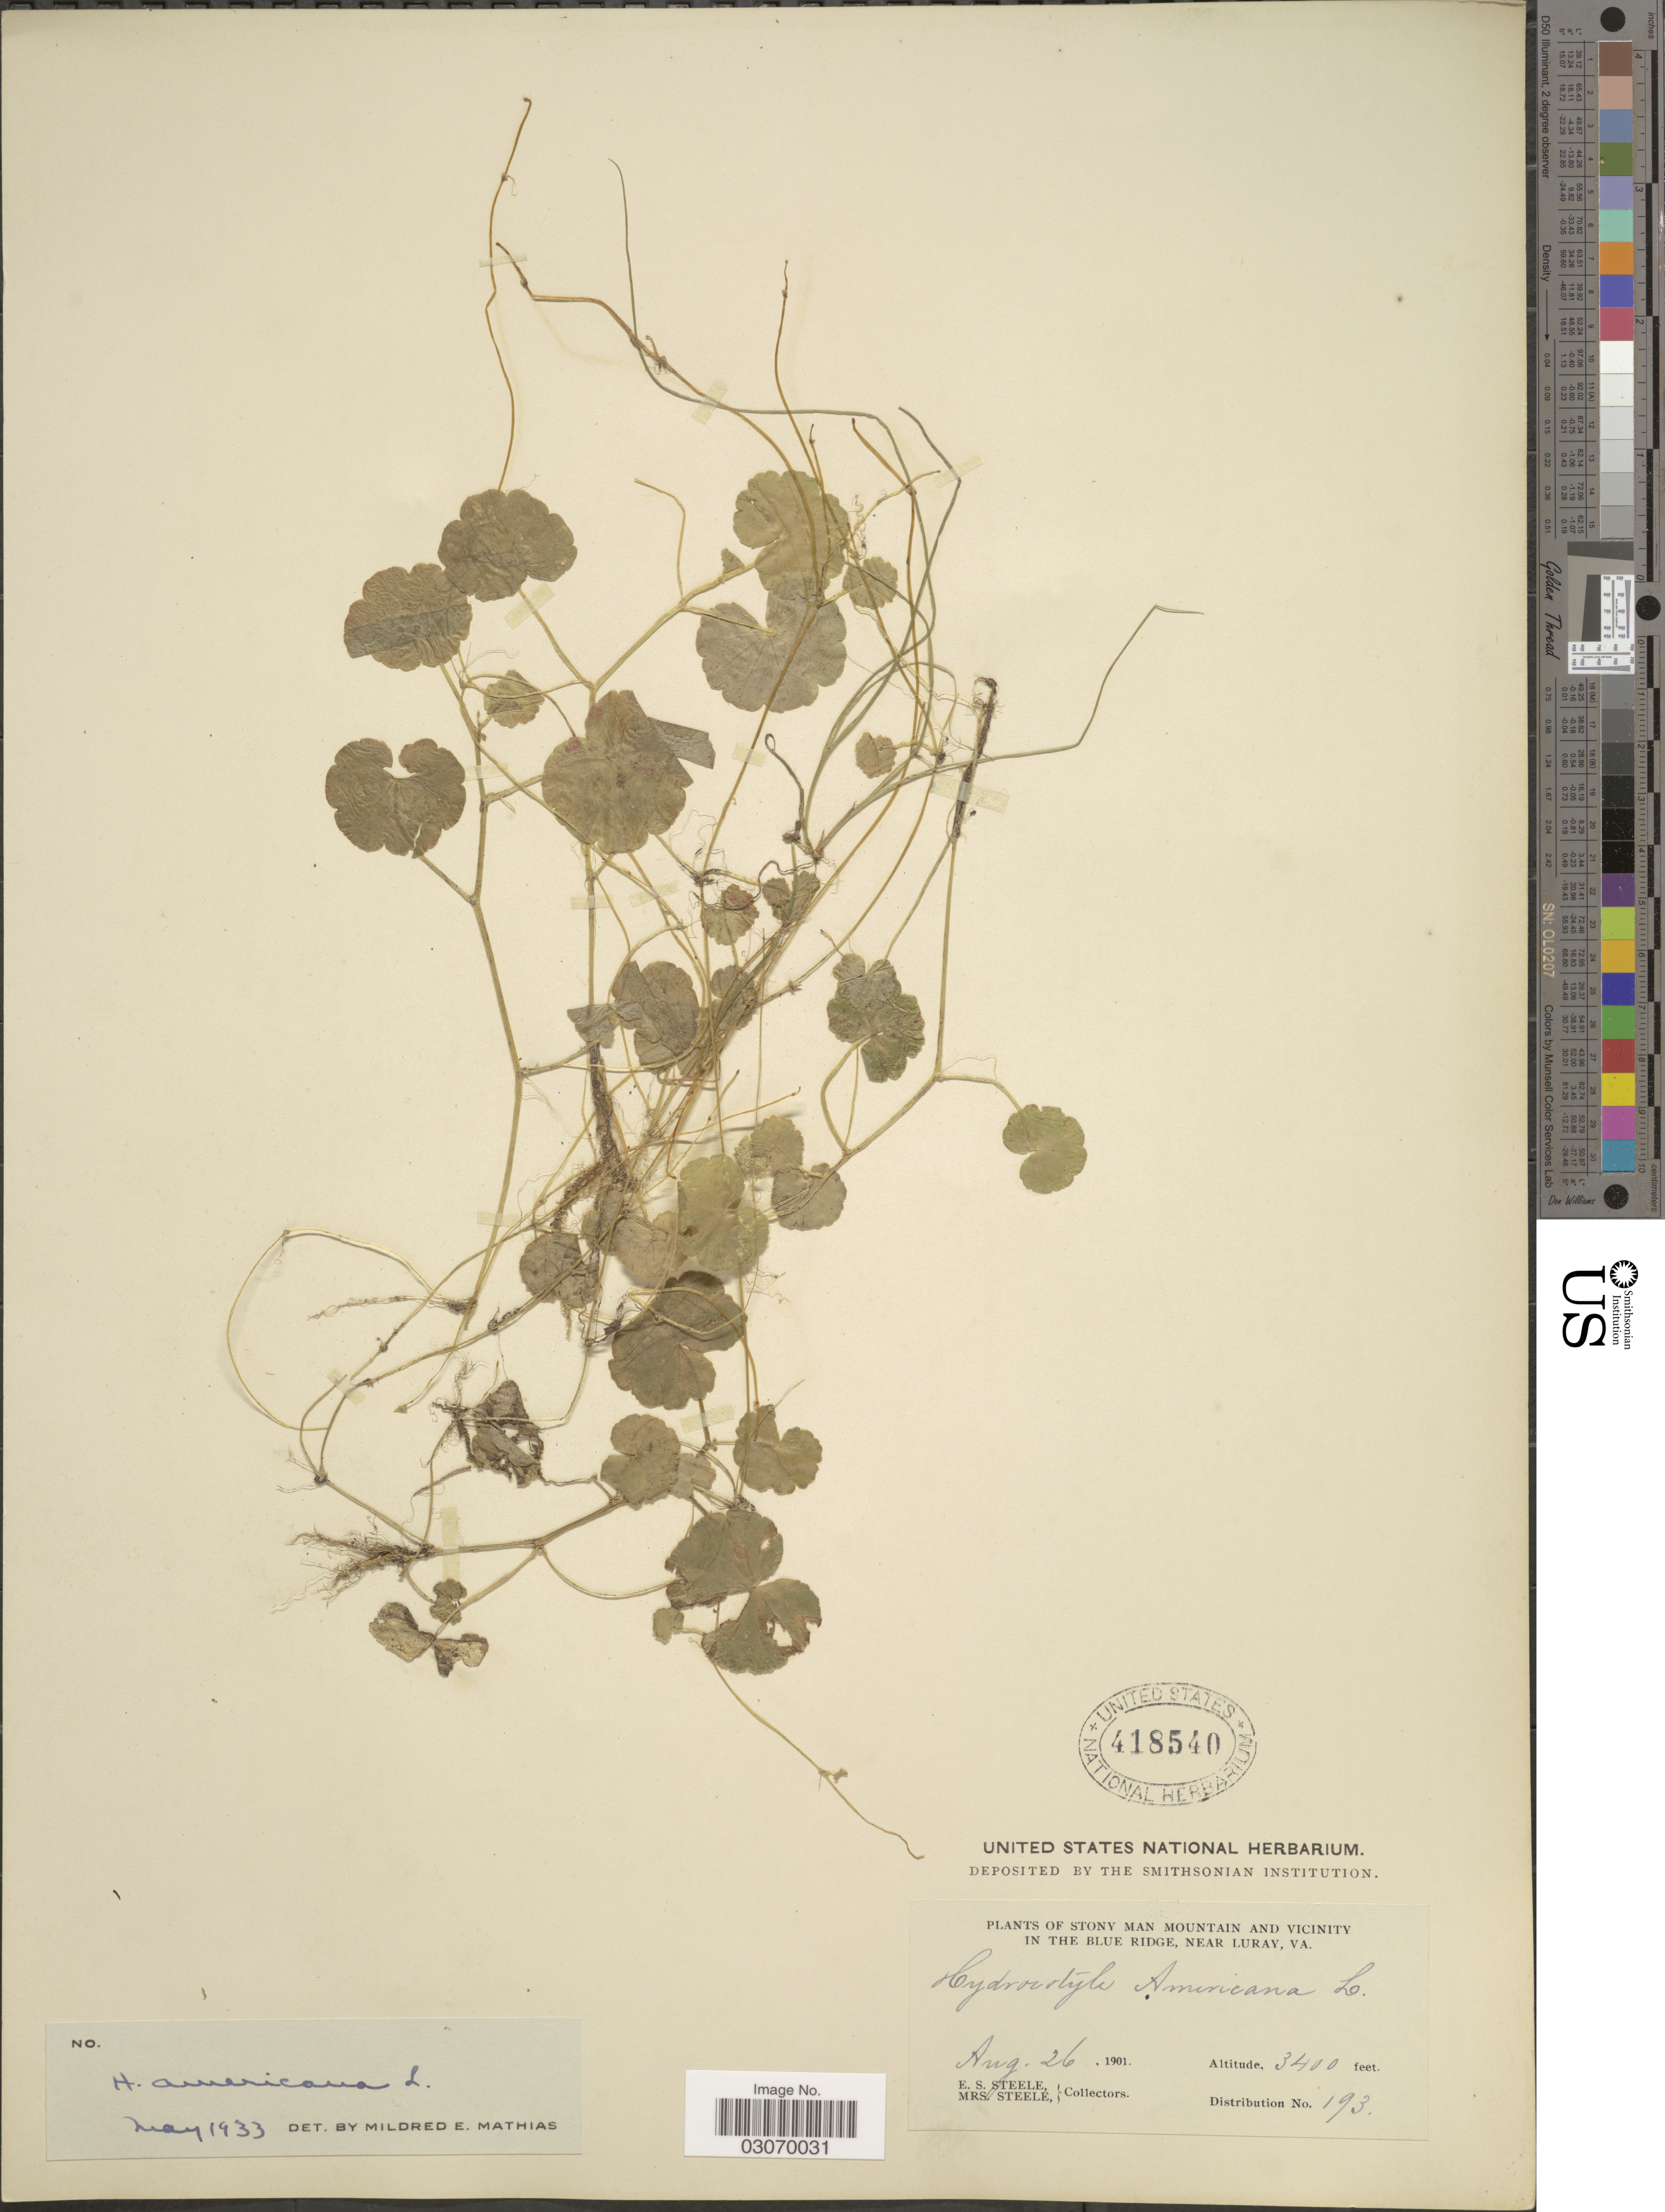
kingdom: Plantae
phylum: Tracheophyta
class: Magnoliopsida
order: Apiales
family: Araliaceae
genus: Hydrocotyle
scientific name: Hydrocotyle americana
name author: L.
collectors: E. Steele & Mrs. E. S. Steele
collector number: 193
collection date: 1901-08-26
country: United States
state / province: Virginia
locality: Stony Man Mountain and vicinity in the Blue Ridge, near Luray.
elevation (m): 1036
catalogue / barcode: US 418540